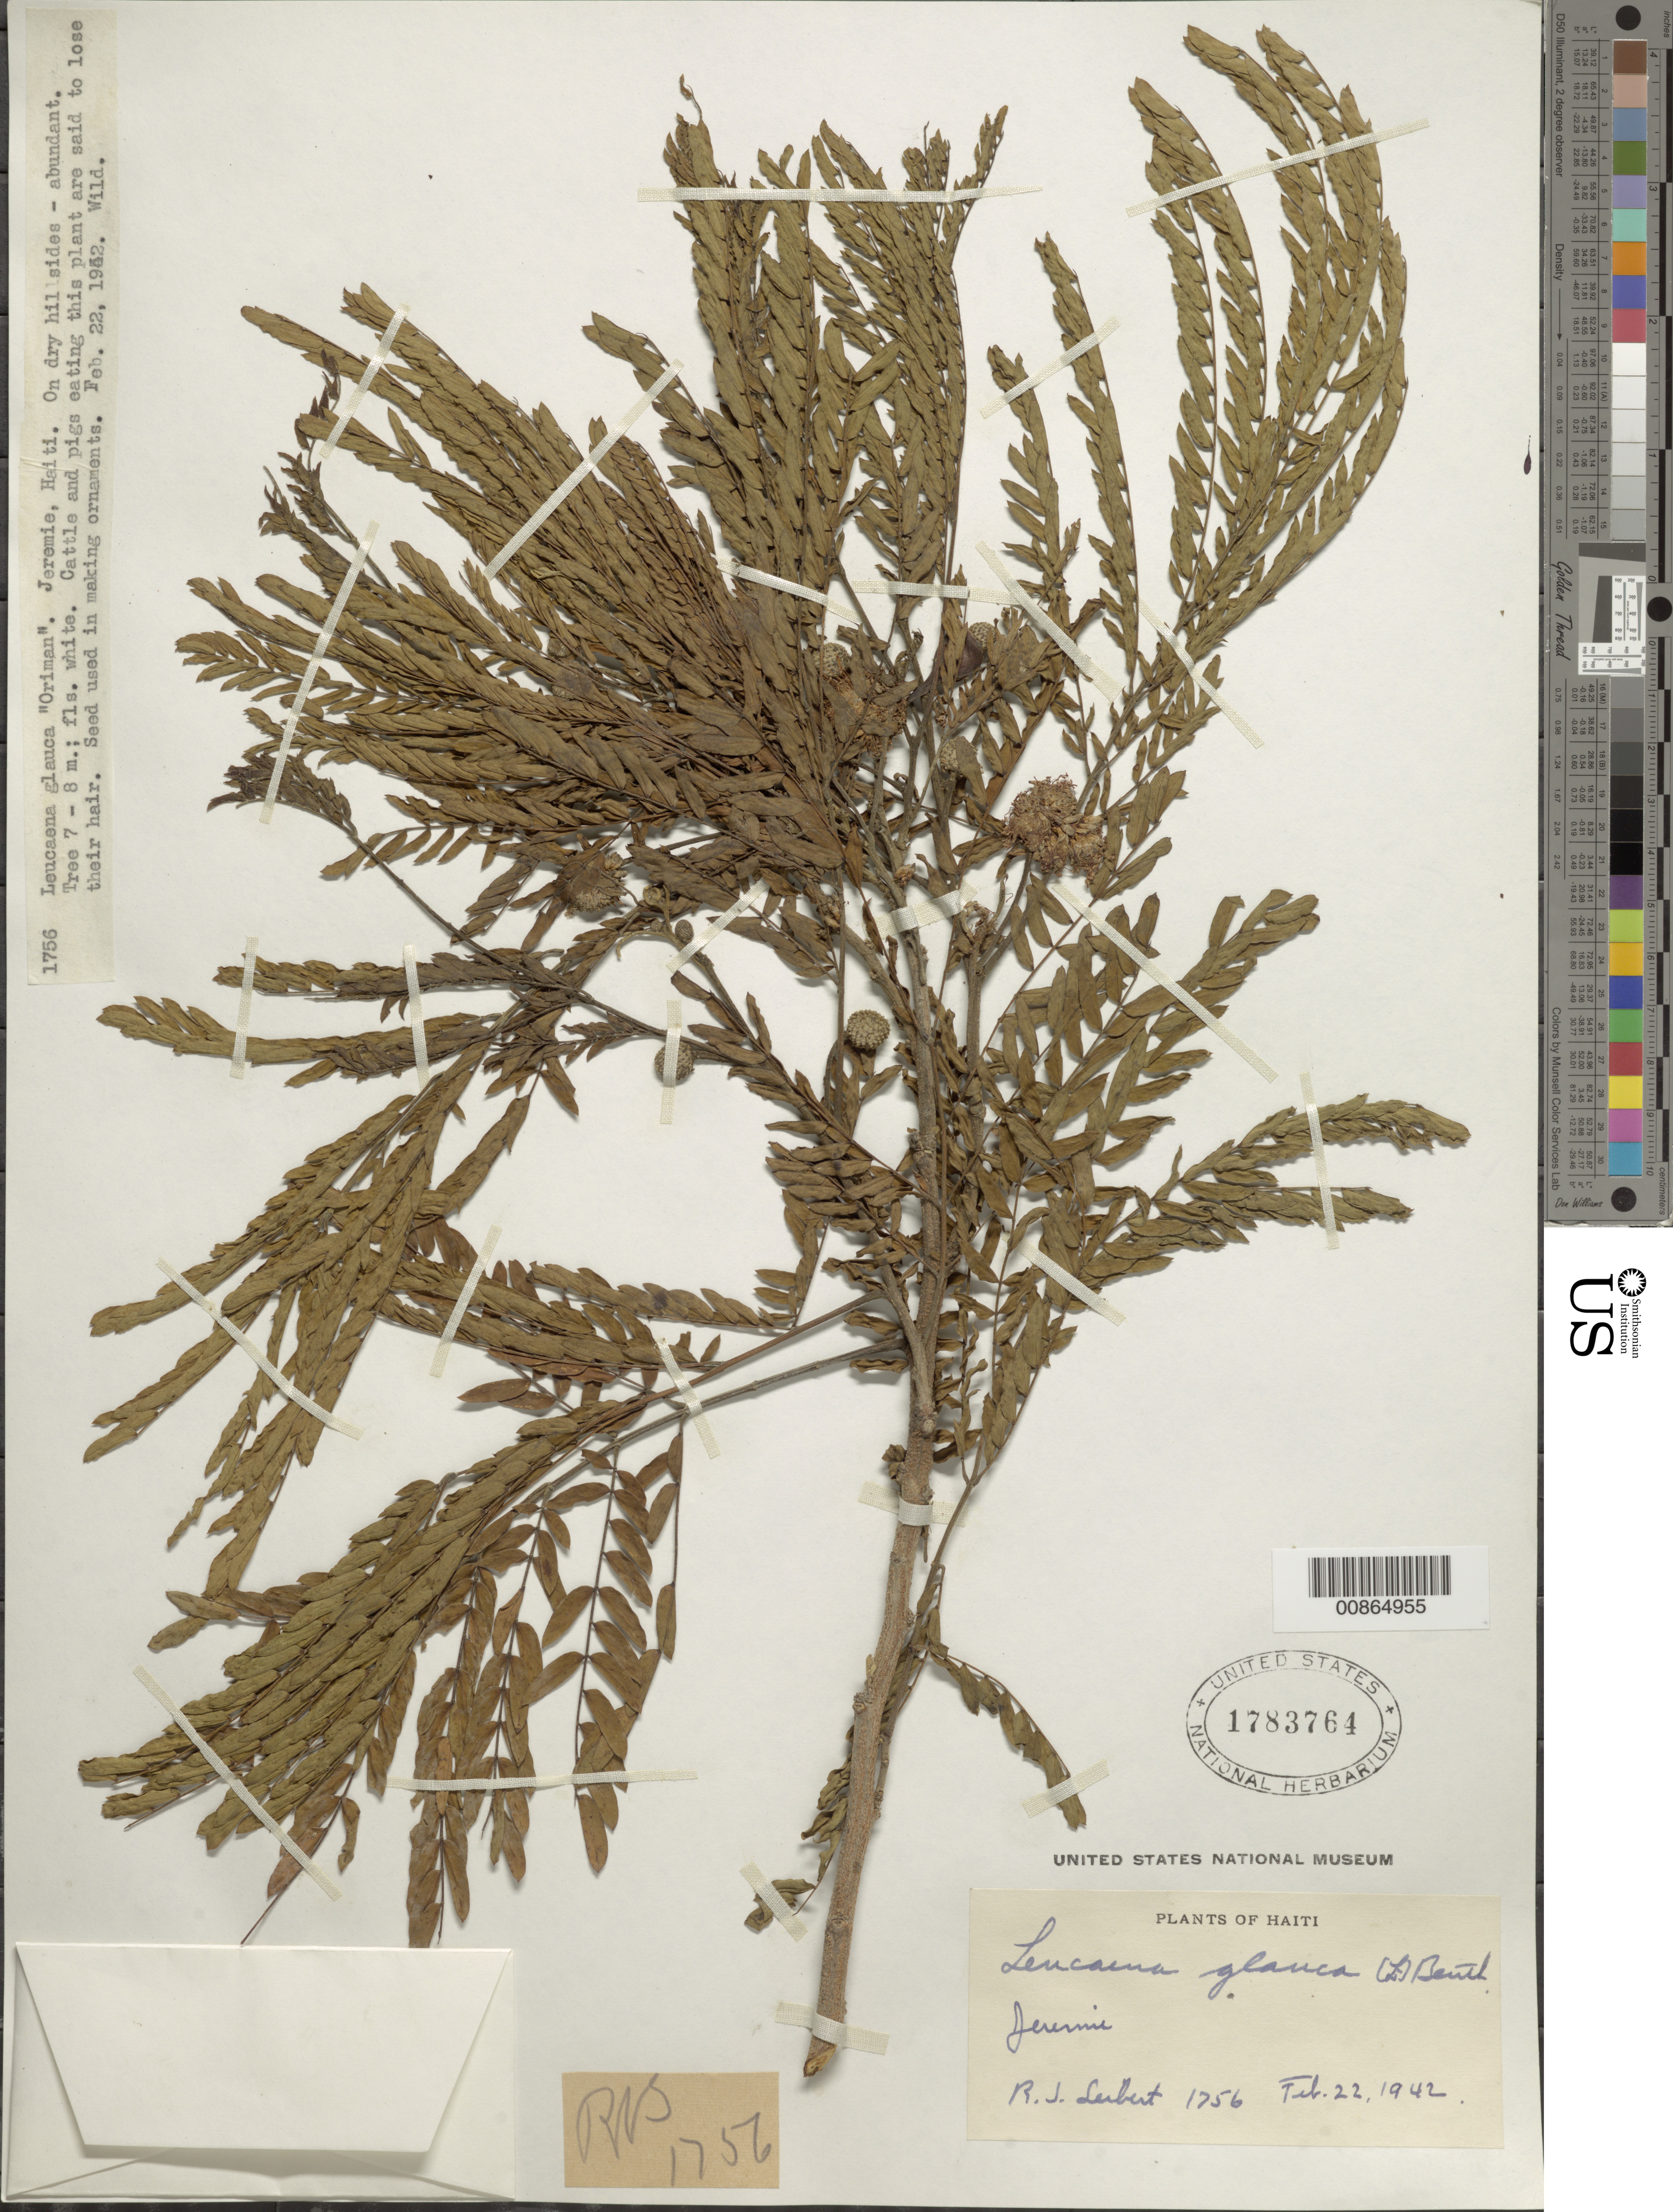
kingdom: Plantae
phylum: Tracheophyta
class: Magnoliopsida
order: Fabales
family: Fabaceae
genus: Leucaena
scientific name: Leucaena leucocephala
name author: (Lam.) de Wit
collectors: R. J. Seibert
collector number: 1756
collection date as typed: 22 Feb 1942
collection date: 1942-02-22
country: Haiti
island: Hispaniola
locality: Jeremie.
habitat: On dry hillsides.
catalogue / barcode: US 1783764